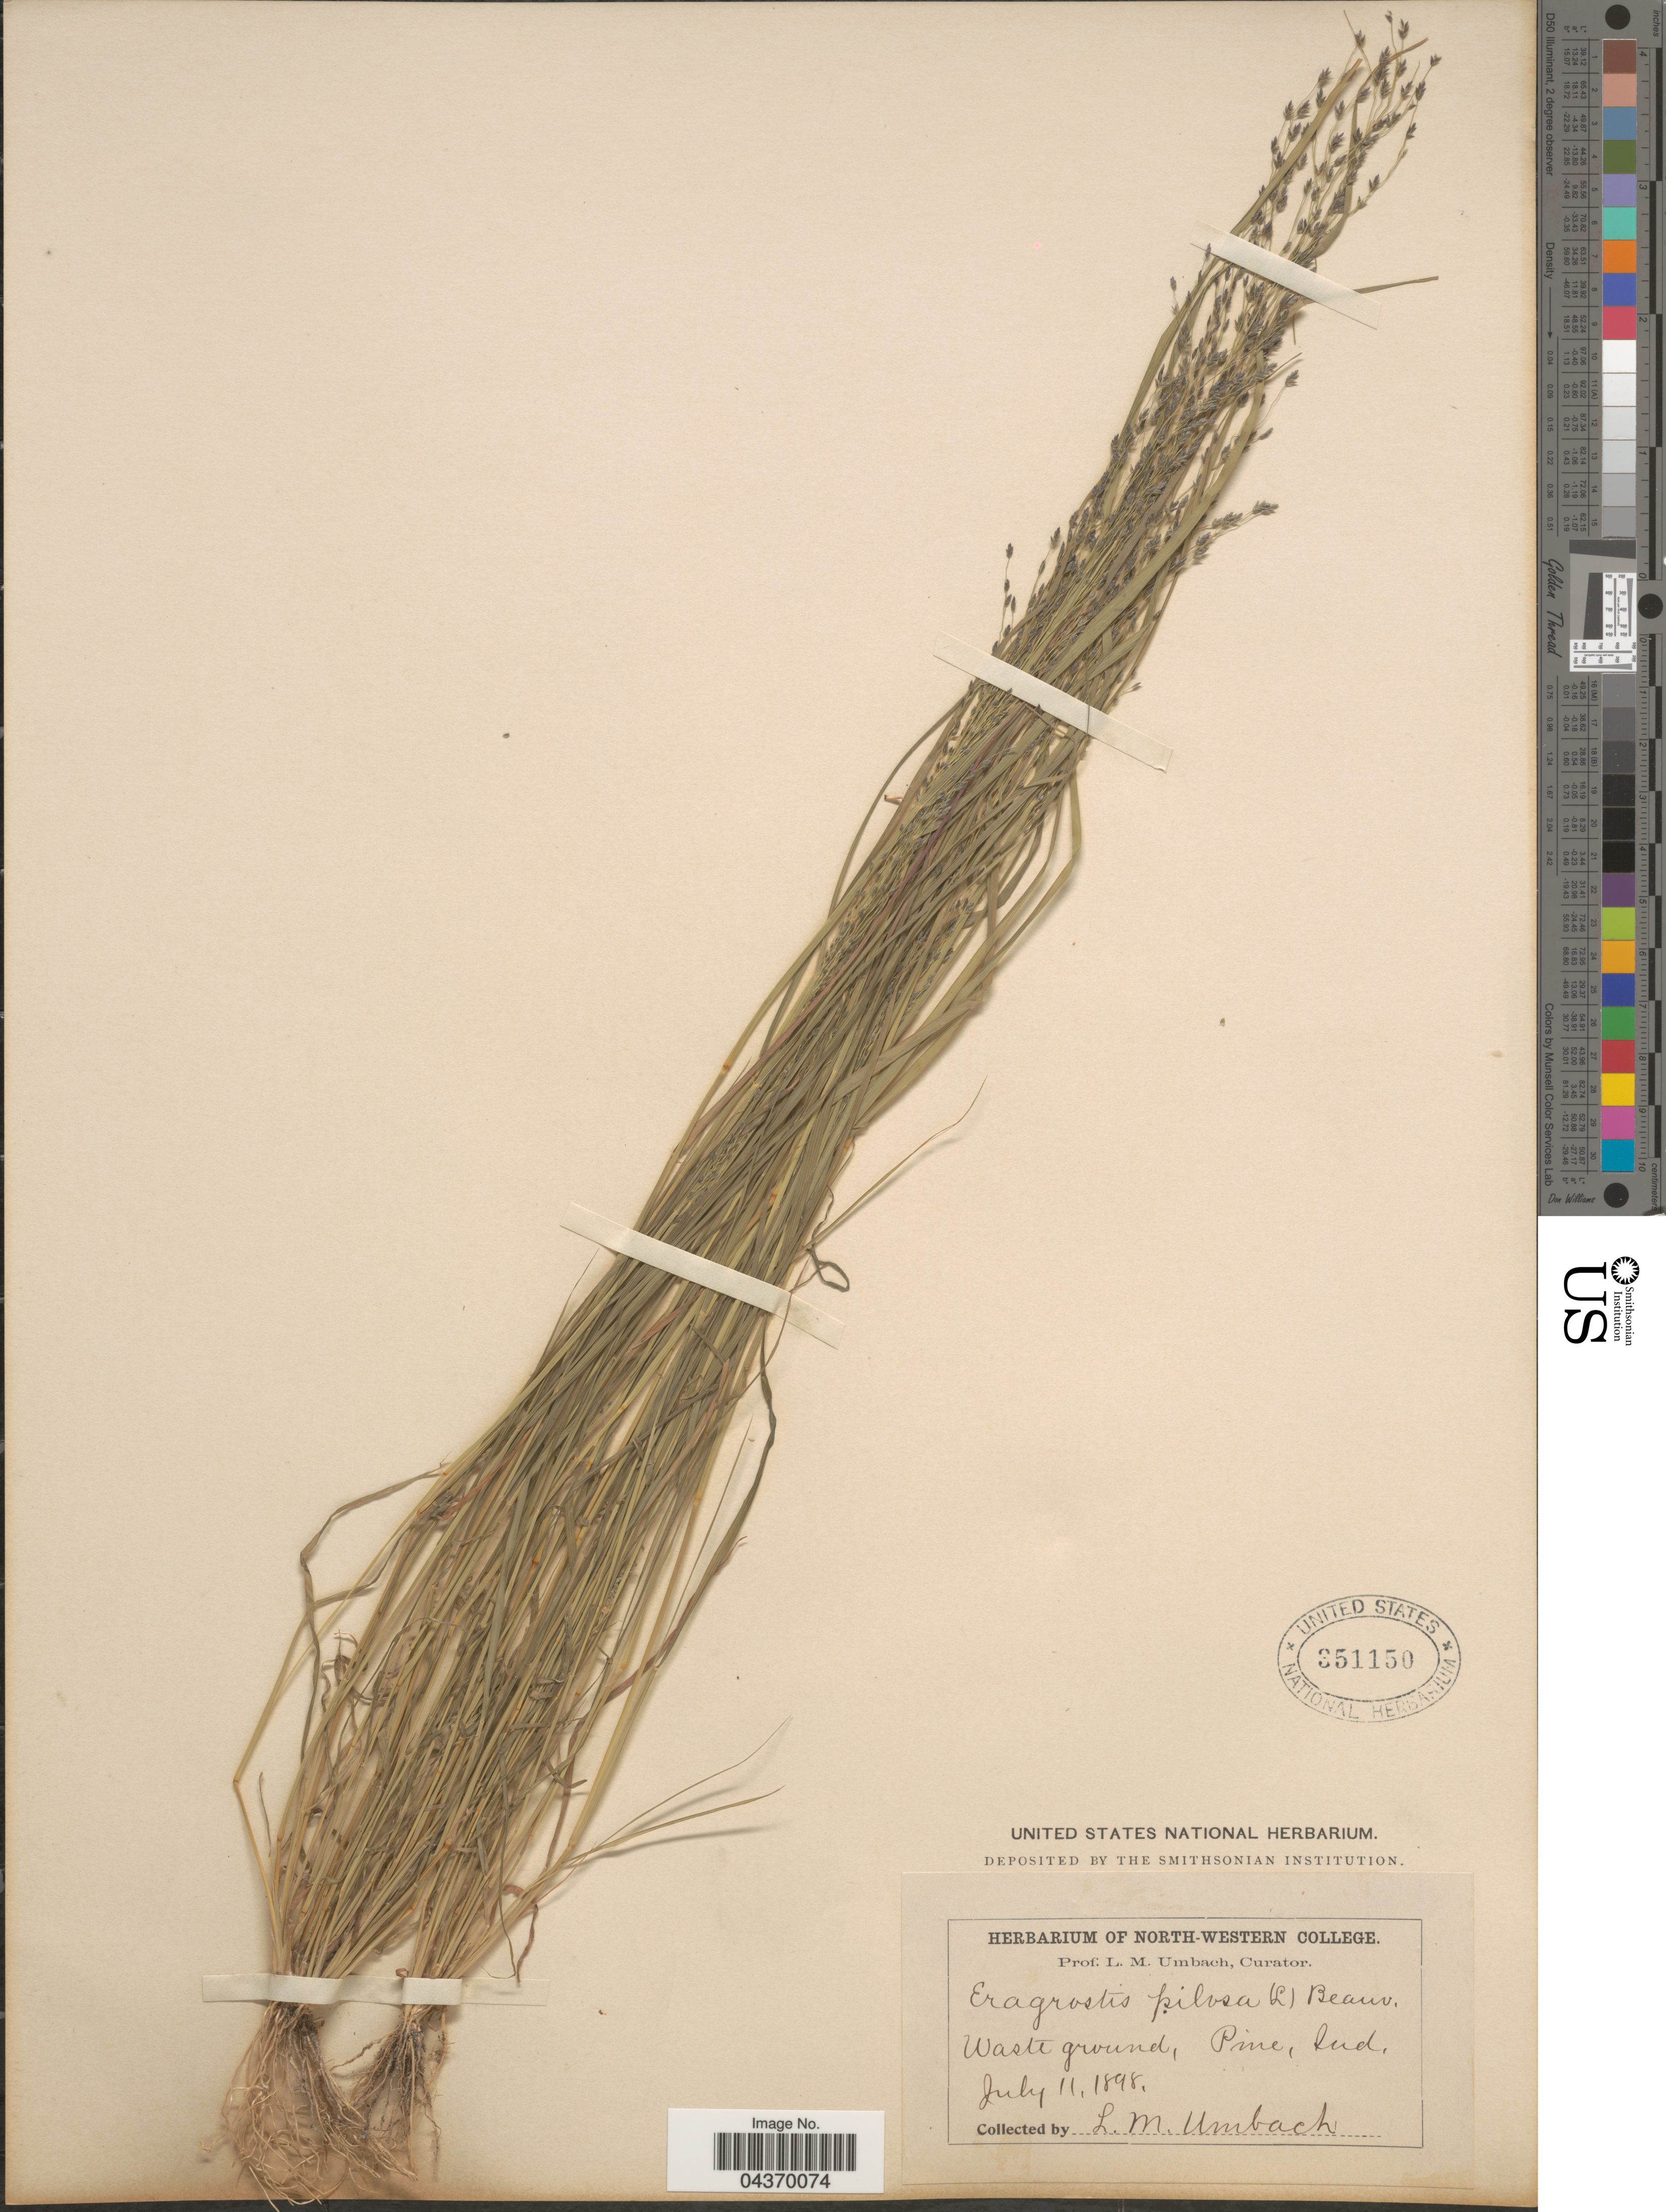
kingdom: Plantae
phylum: Tracheophyta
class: Liliopsida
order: Poales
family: Poaceae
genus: Eragrostis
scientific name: Eragrostis pectinacea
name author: (Michx.) Nees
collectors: L. M. Umbach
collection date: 1898-07-11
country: United States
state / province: Indiana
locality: Pine.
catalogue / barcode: US 351150